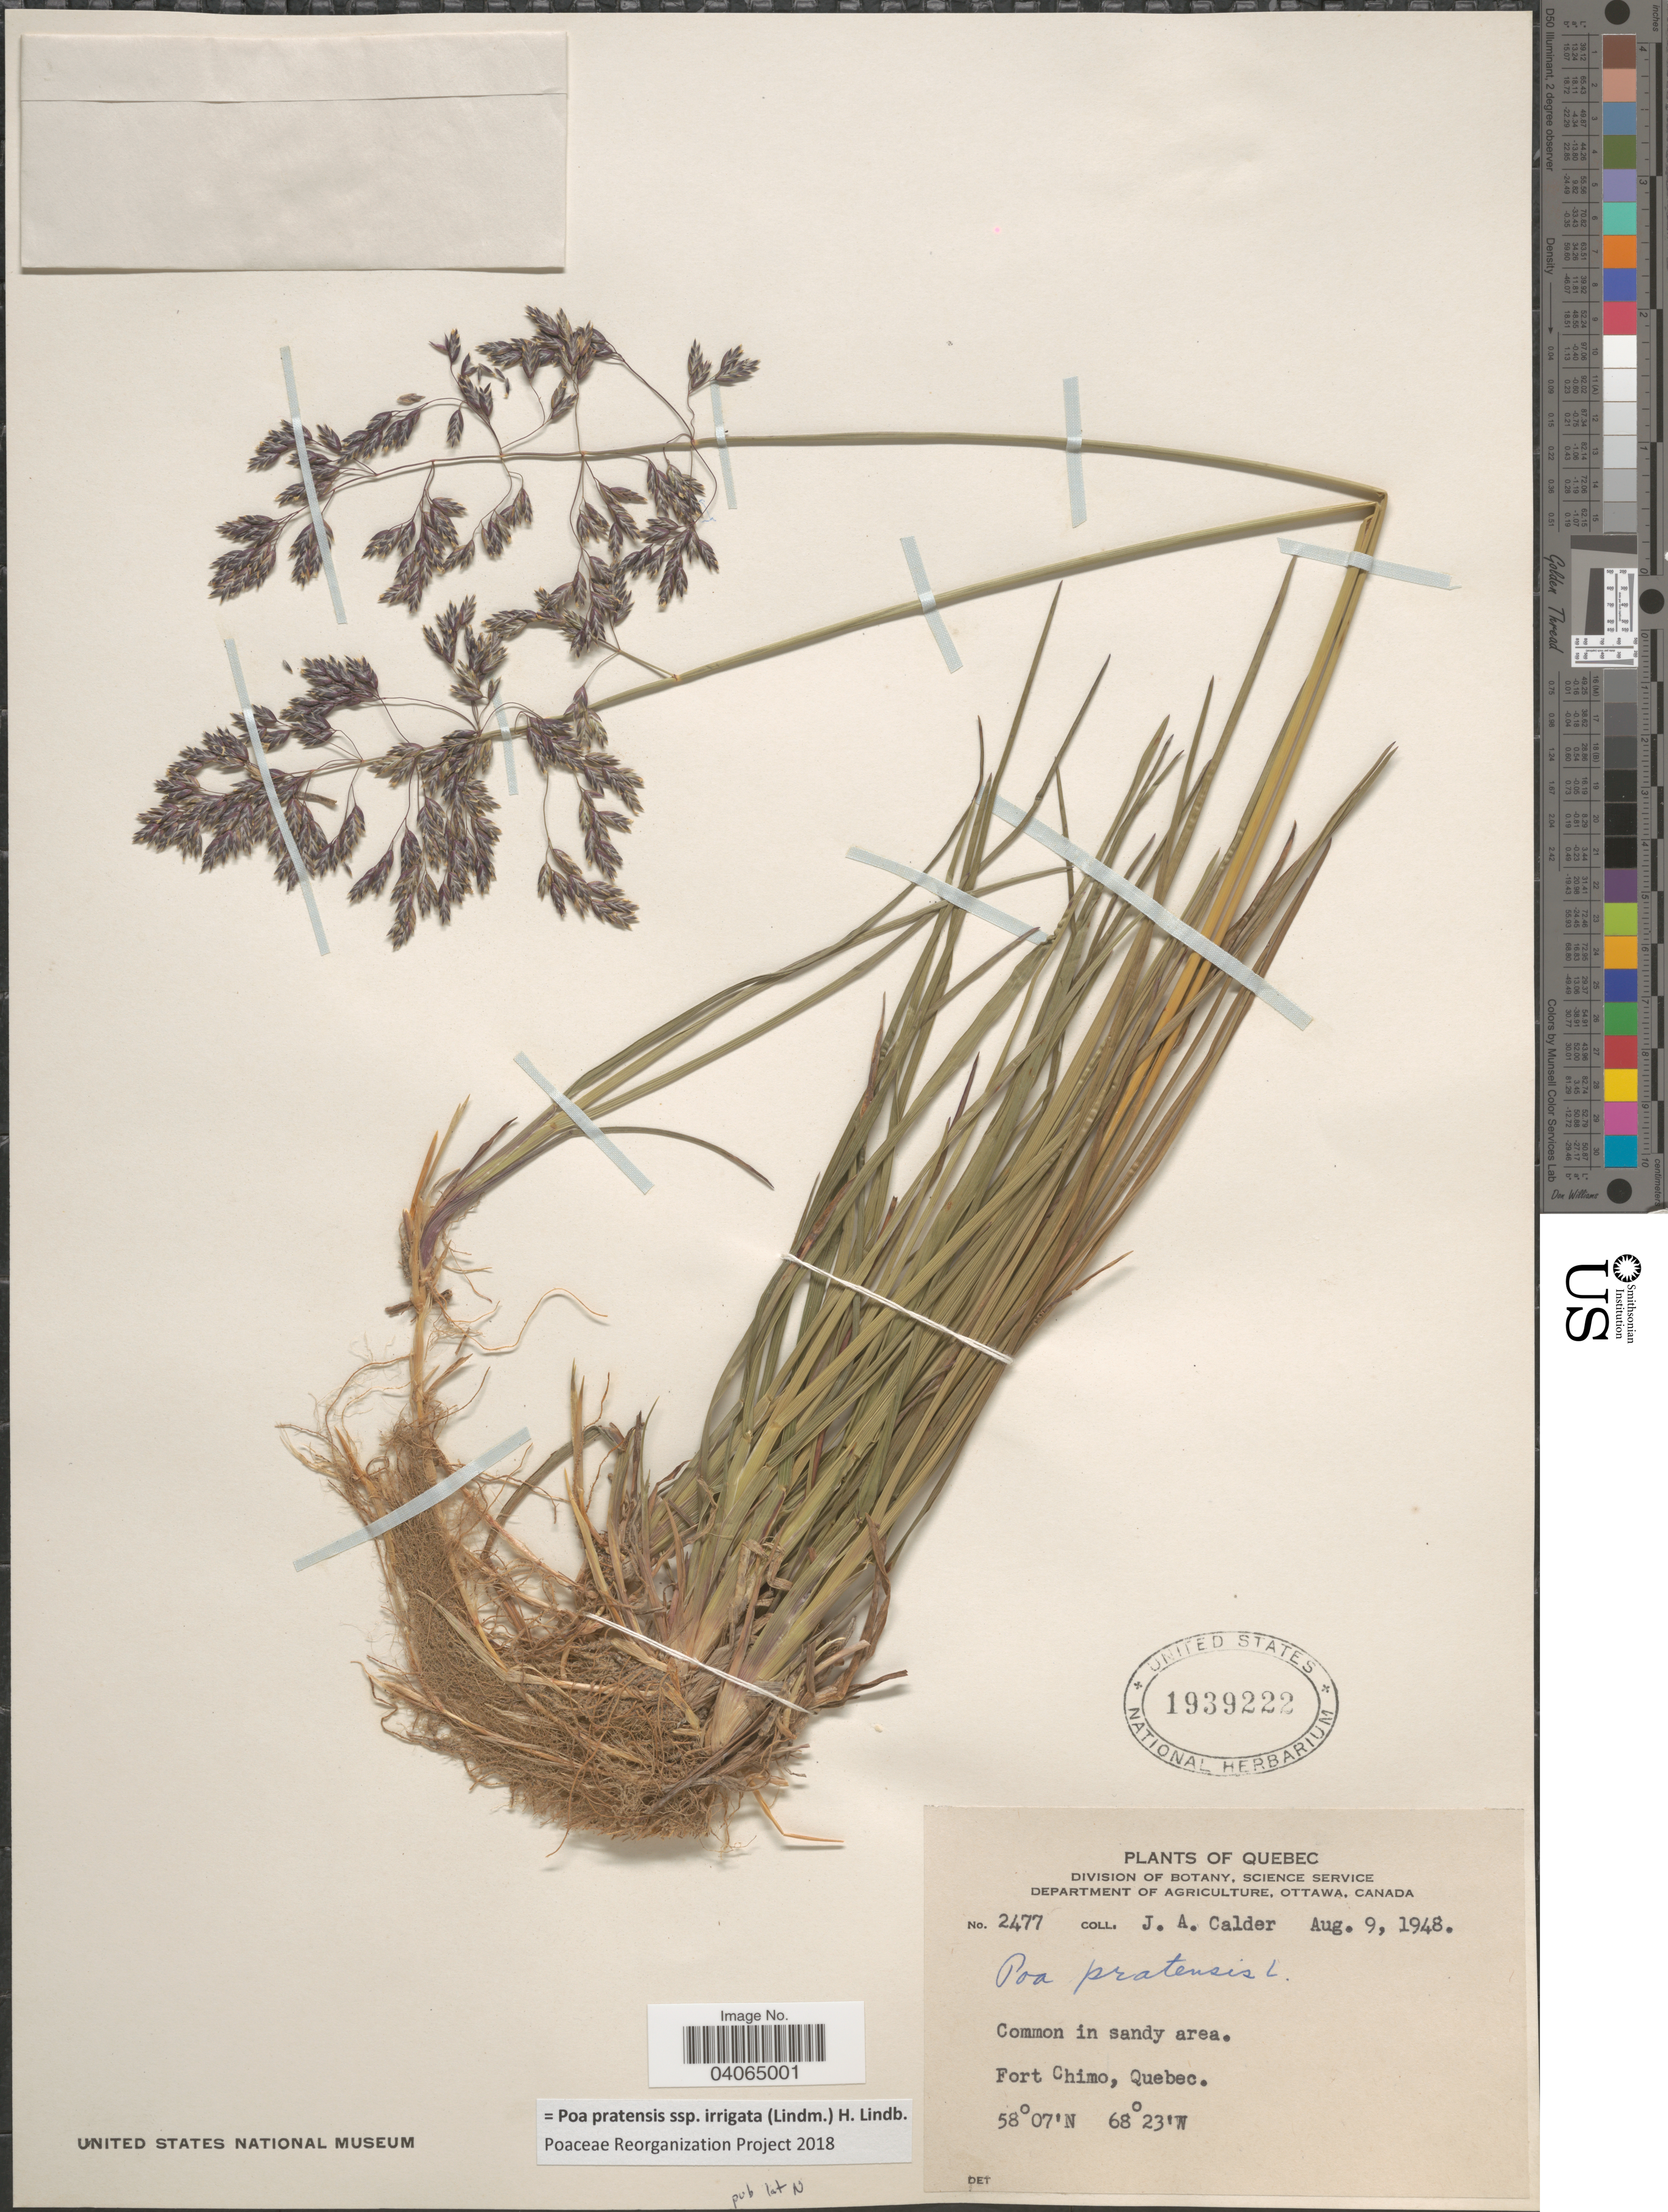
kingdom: Plantae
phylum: Tracheophyta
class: Liliopsida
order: Poales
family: Poaceae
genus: Poa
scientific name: Poa pratensis subsp. irrigata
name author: (Lindm.) H. Lindb.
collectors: J. A. Calder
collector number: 2477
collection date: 1948-08-09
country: Canada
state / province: Quebec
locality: Fort Chimo.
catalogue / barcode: US 1939222